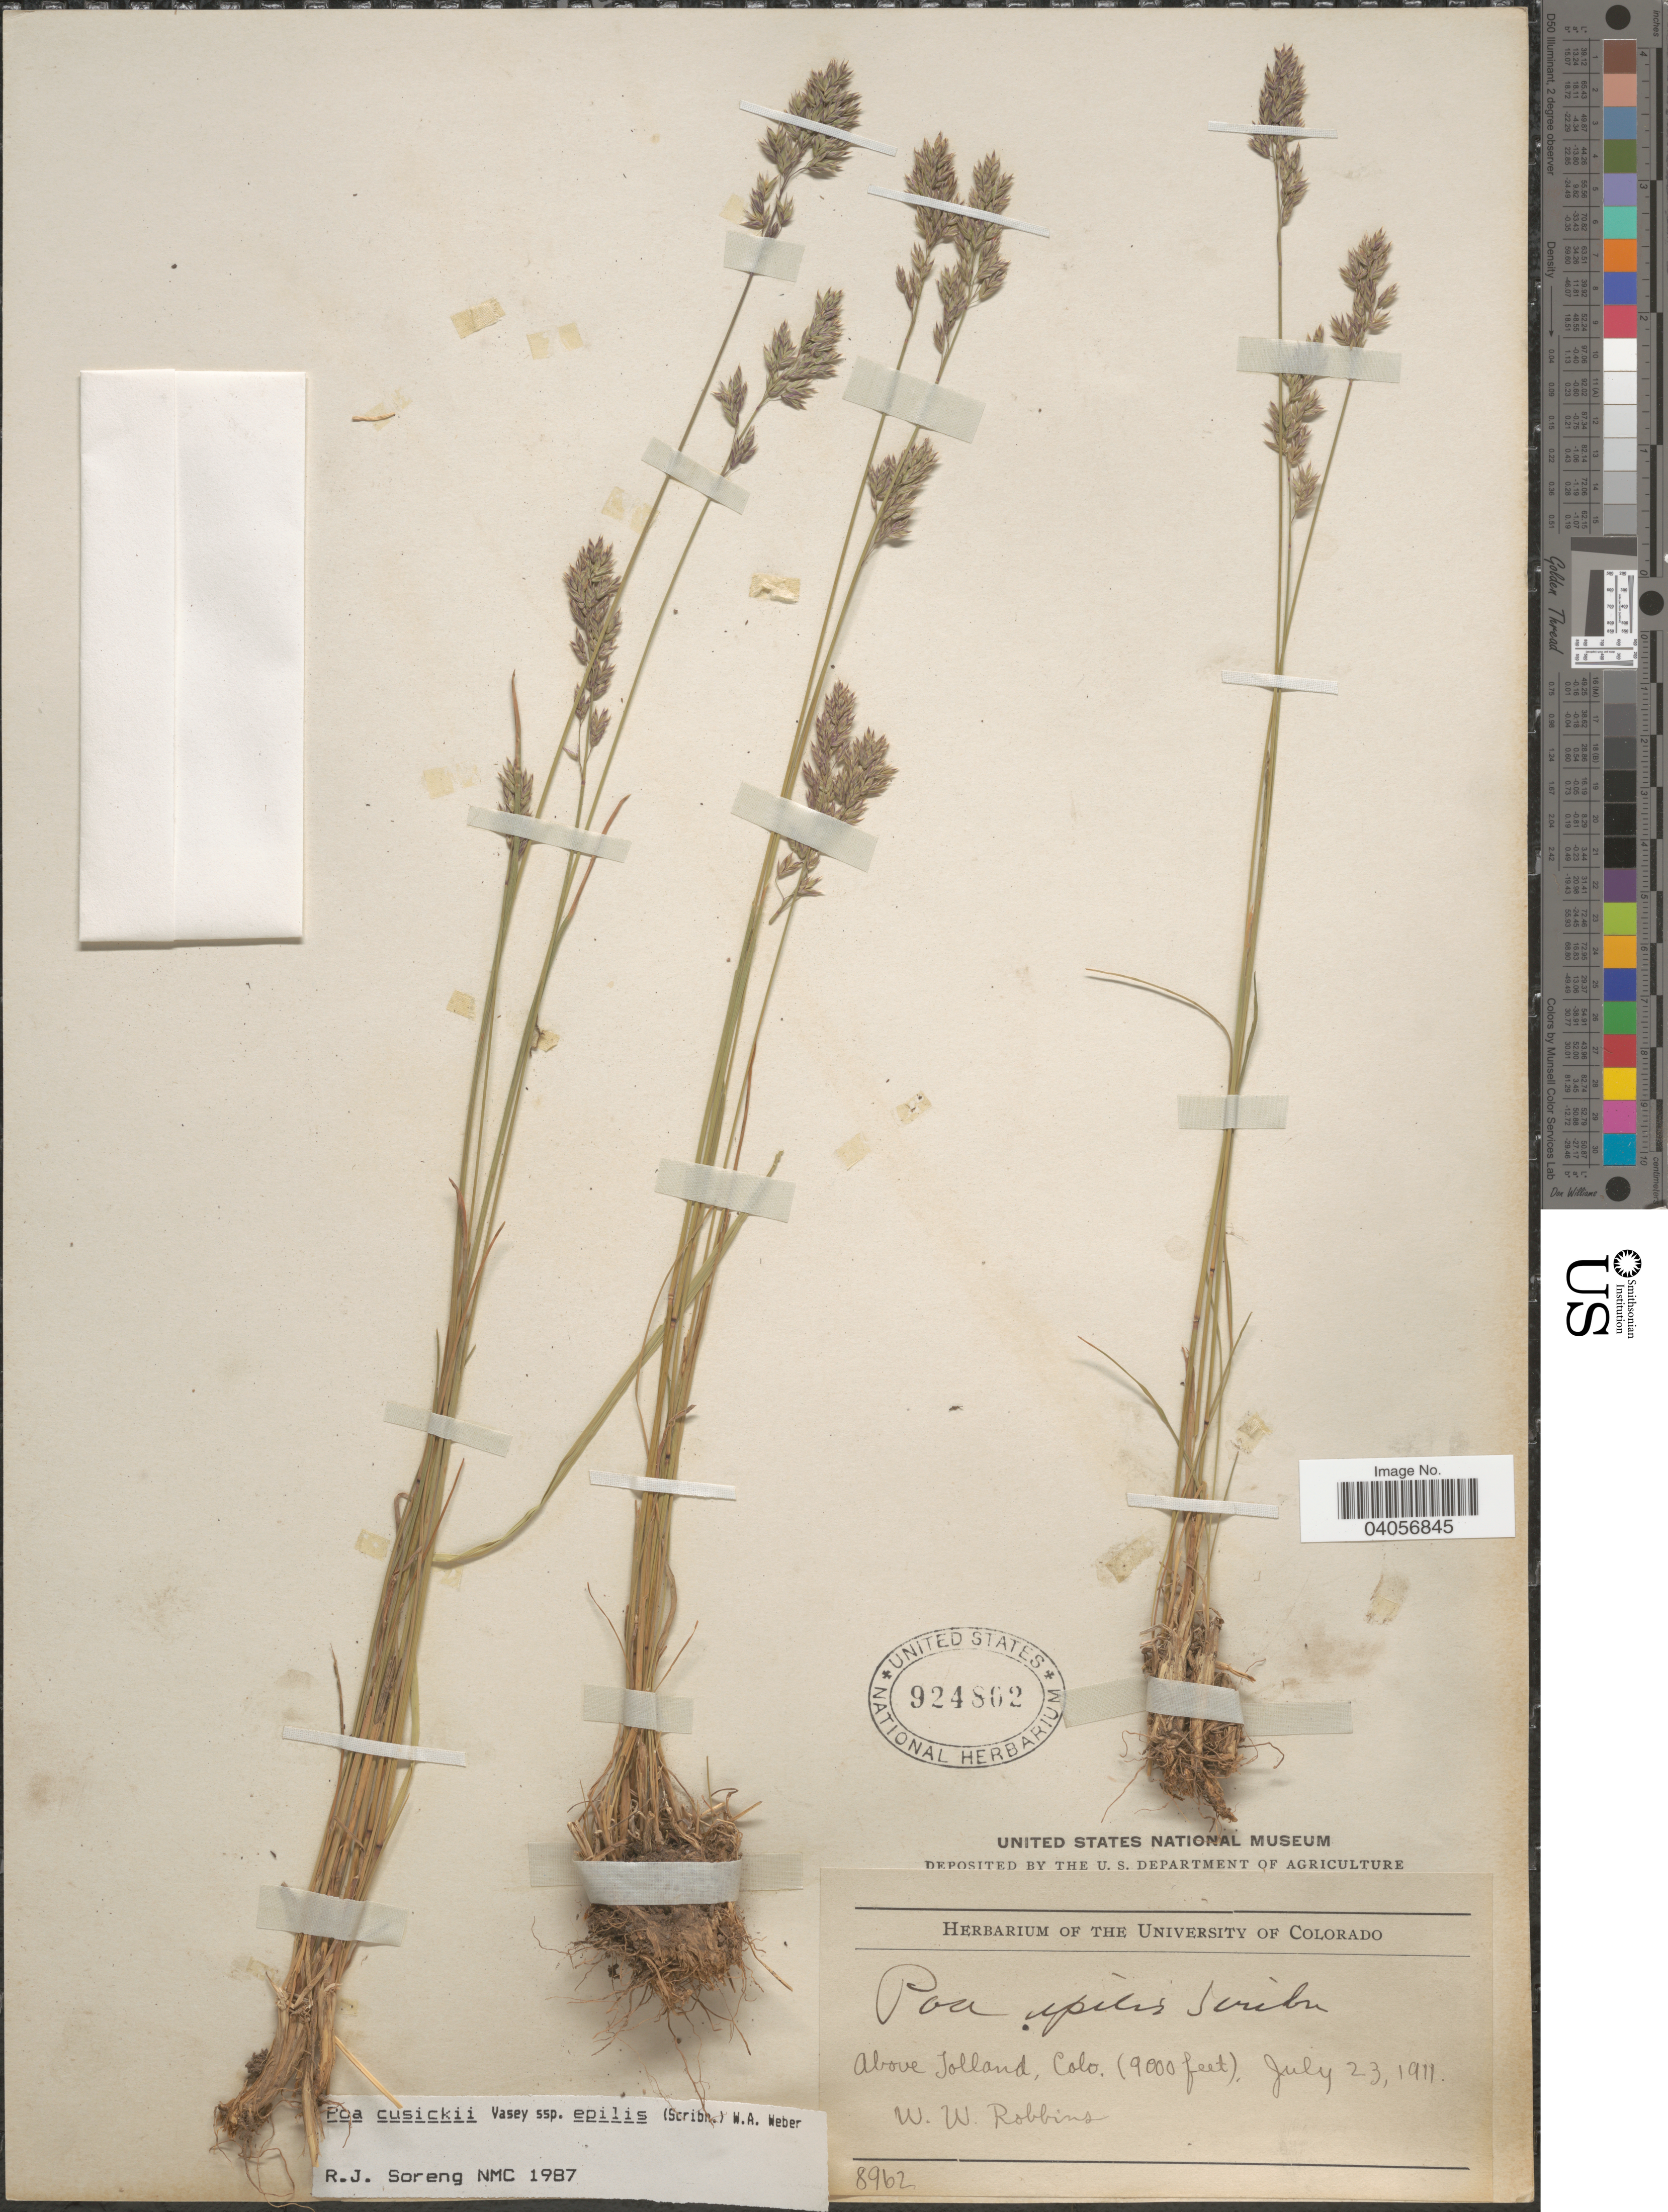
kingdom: Plantae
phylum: Tracheophyta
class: Liliopsida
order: Poales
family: Poaceae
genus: Poa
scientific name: Poa cusickii subsp. epilis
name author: (Scribn.) W.A. Weber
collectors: W. Robbins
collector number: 8962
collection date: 1911-07-23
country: United States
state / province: Colorado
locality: Above Tolland.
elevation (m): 2743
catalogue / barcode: US 924802